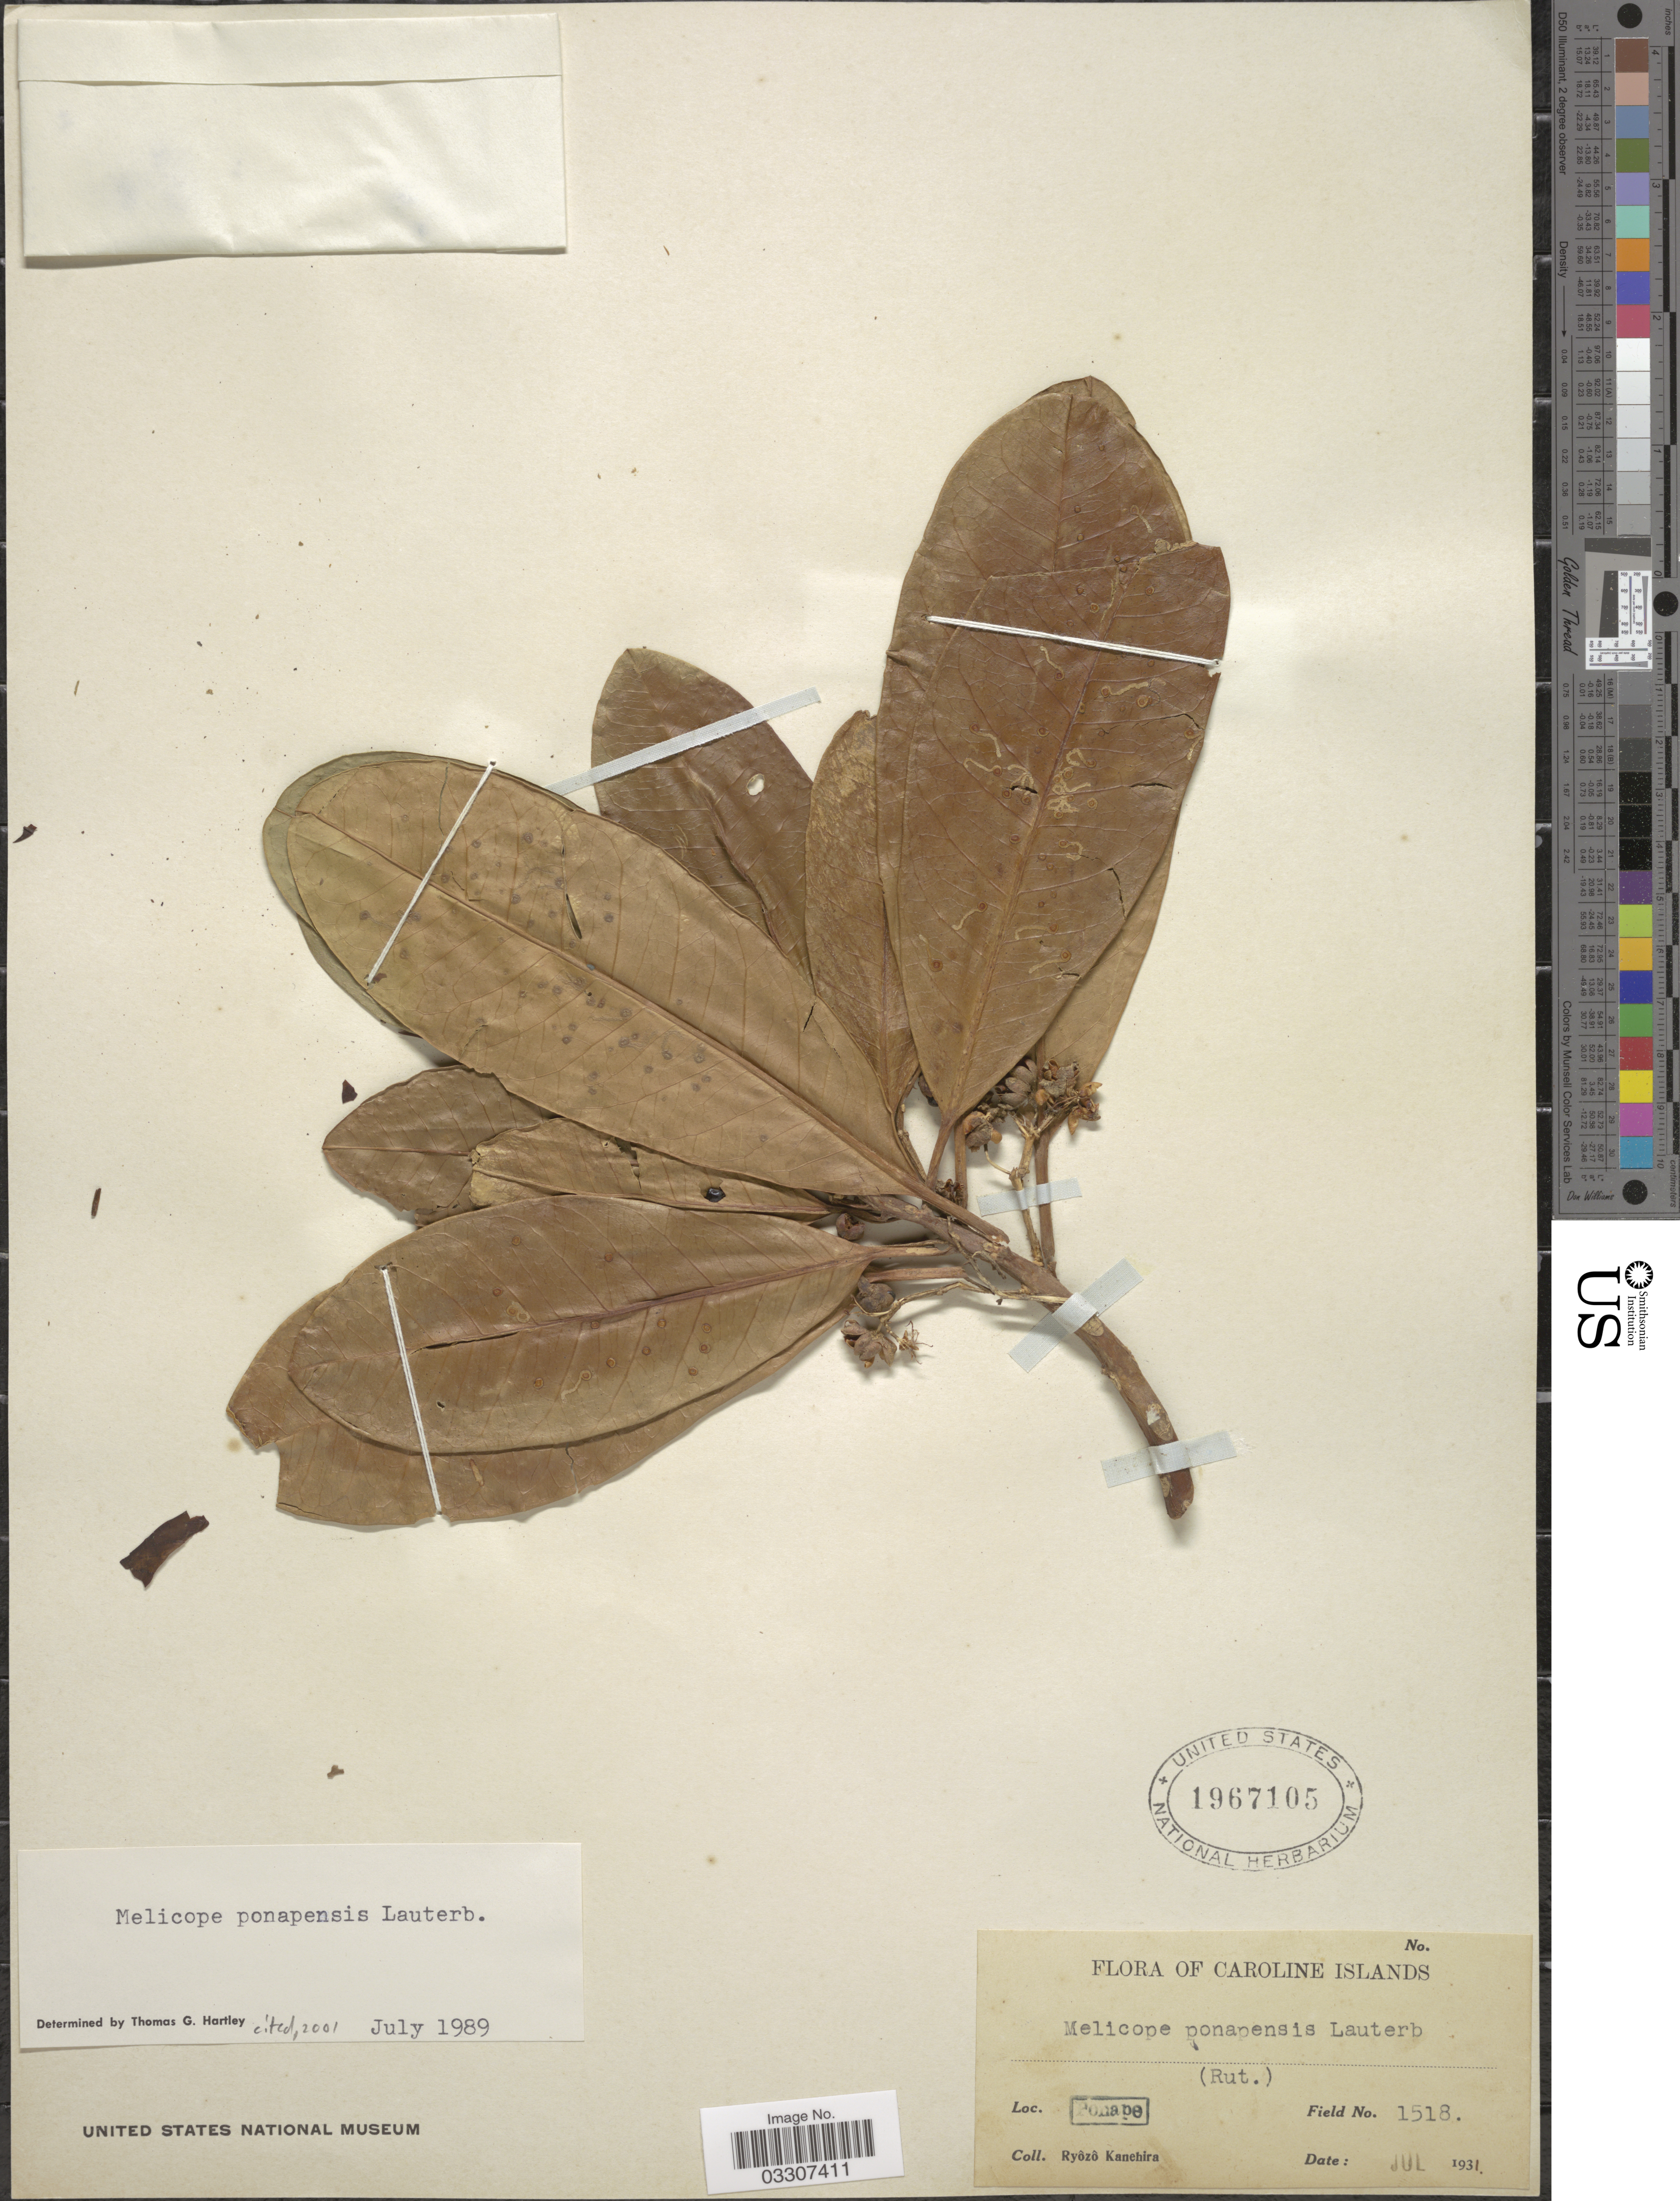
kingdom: Plantae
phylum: Tracheophyta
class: Magnoliopsida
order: Sapindales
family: Rutaceae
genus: Melicope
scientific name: Melicope ponapensis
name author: Lauterb.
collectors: R. Kanehira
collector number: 1518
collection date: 1931-07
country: Micronesia, Federated States of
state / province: Pohnpei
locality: Caroline Islands. Ponape.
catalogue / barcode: US 1967105